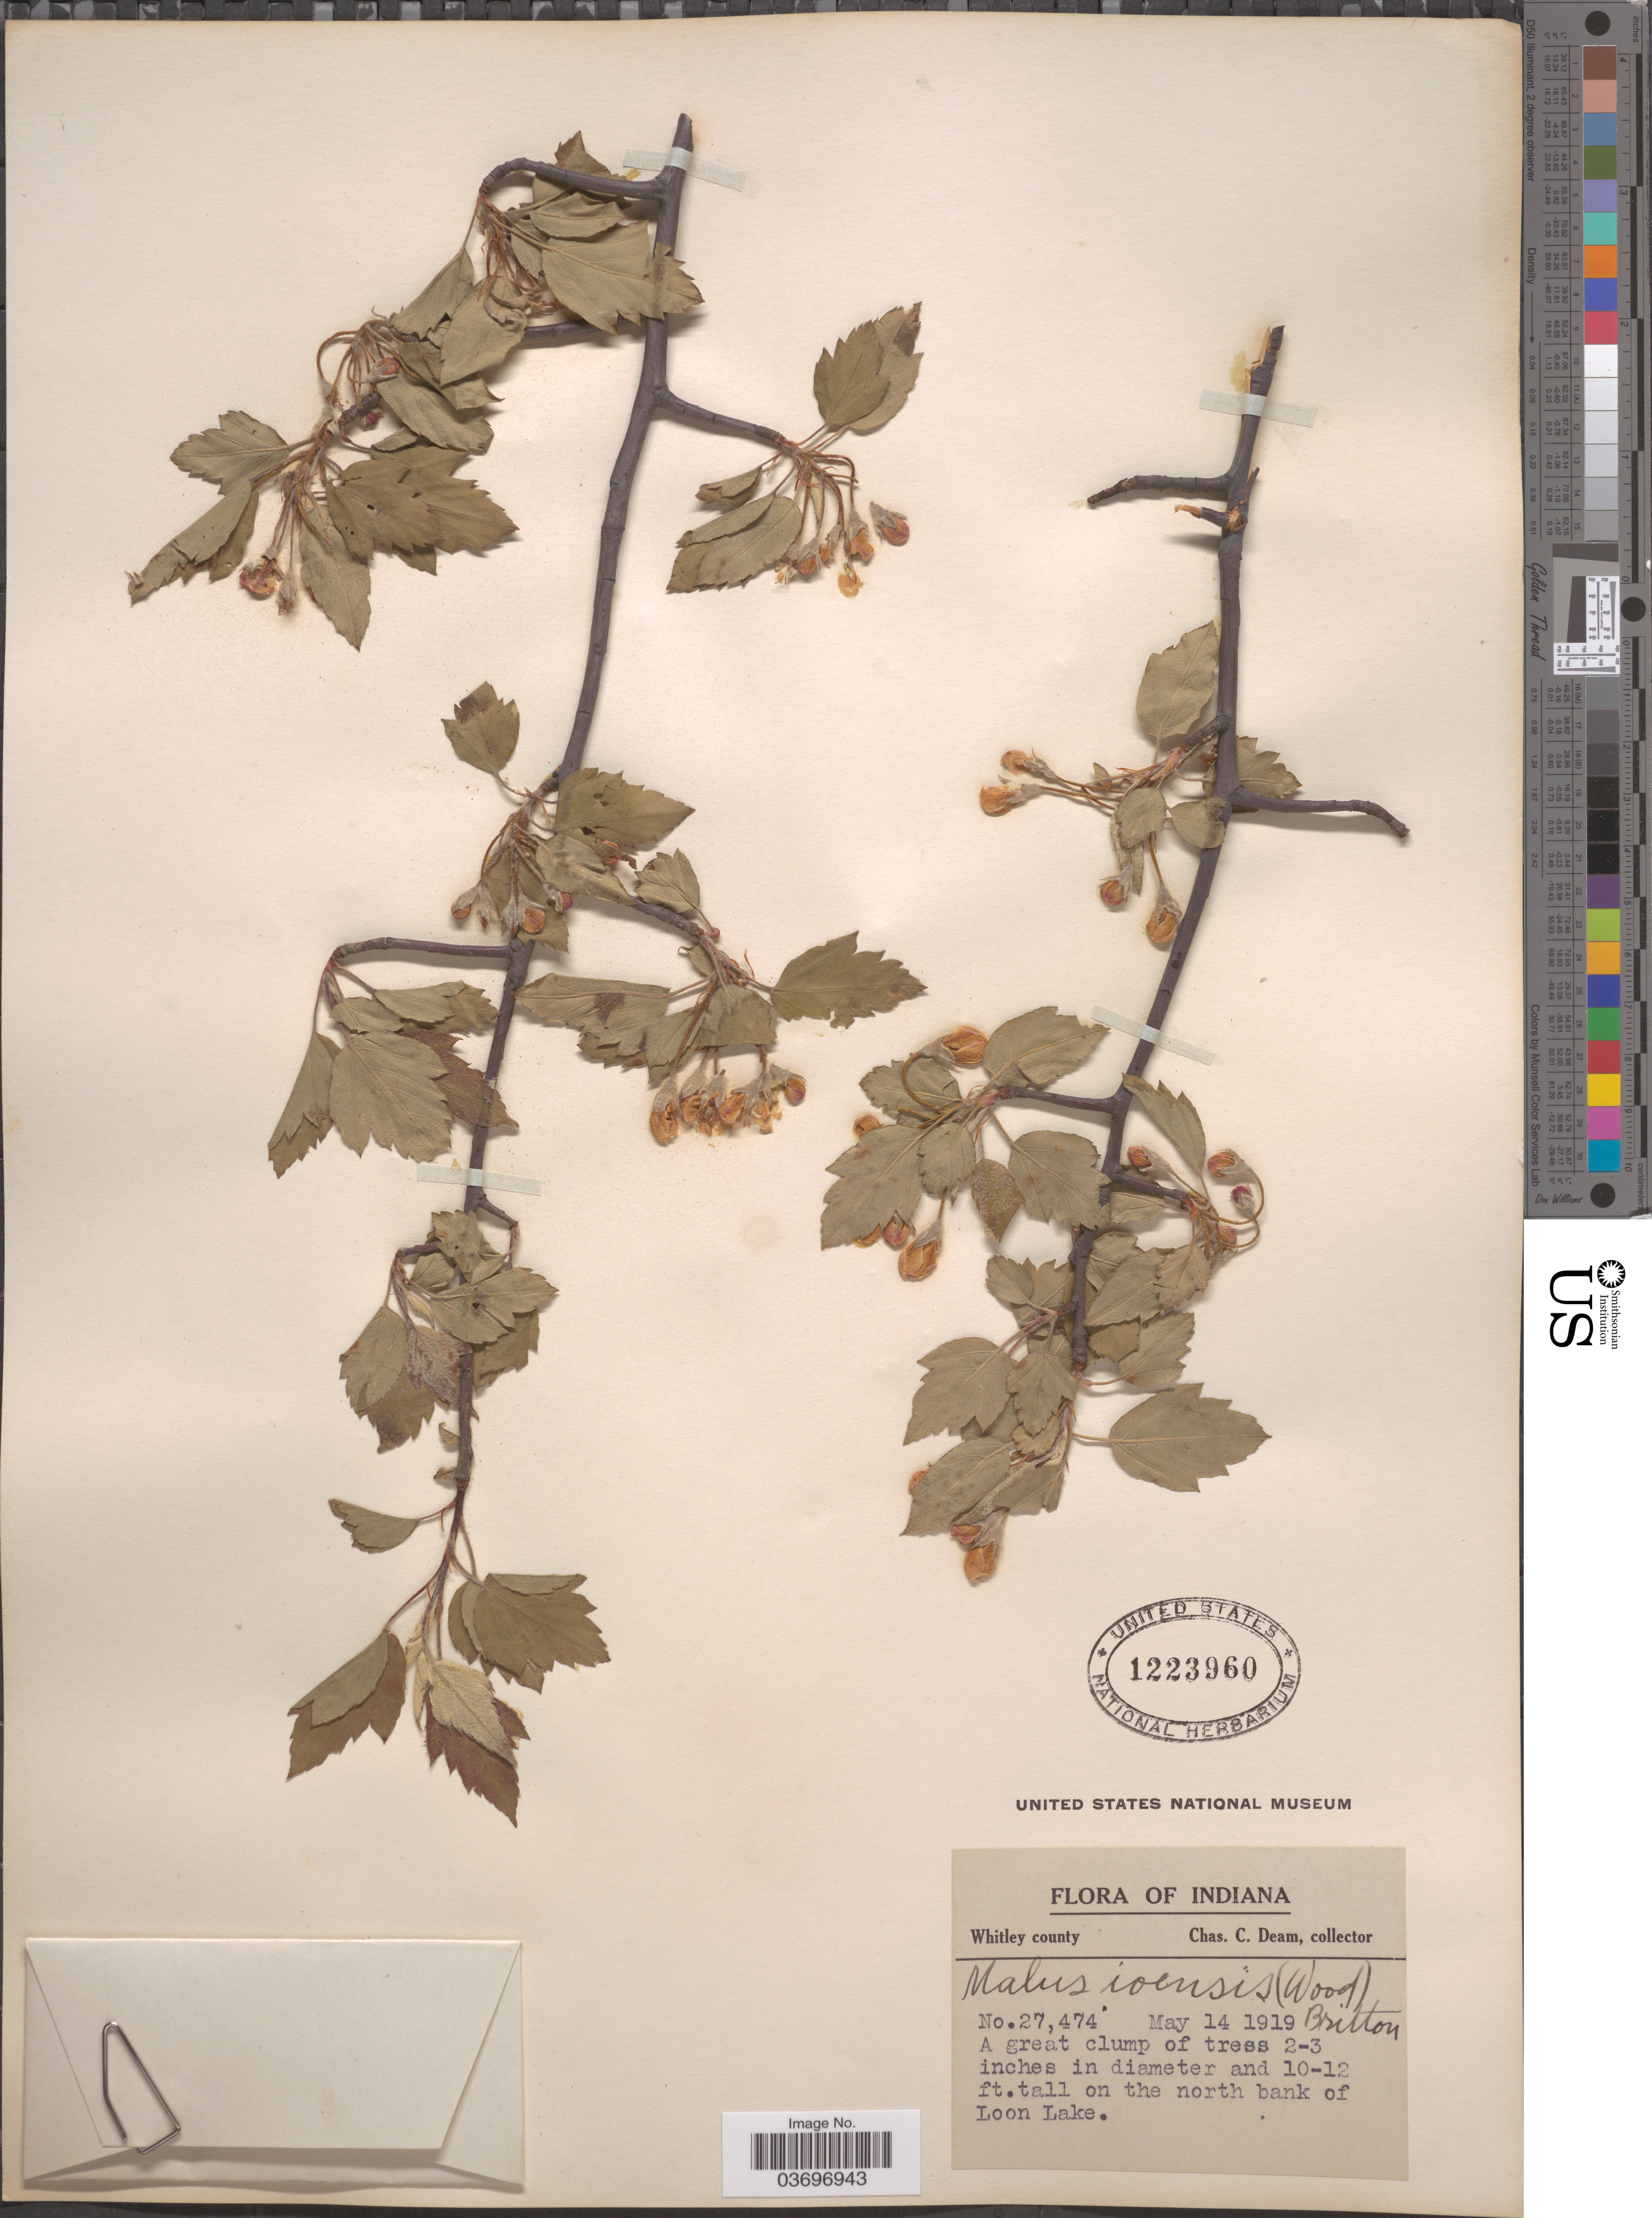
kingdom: Plantae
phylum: Tracheophyta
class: Magnoliopsida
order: Rosales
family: Rosaceae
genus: Malus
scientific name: Malus ioensis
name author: (Alph. Wood) Britton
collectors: C. C. Deam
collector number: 27474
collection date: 1919-05-14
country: United States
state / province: Indiana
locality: Whitley county. On the north bank of Loon Lake.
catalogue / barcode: US 1223960